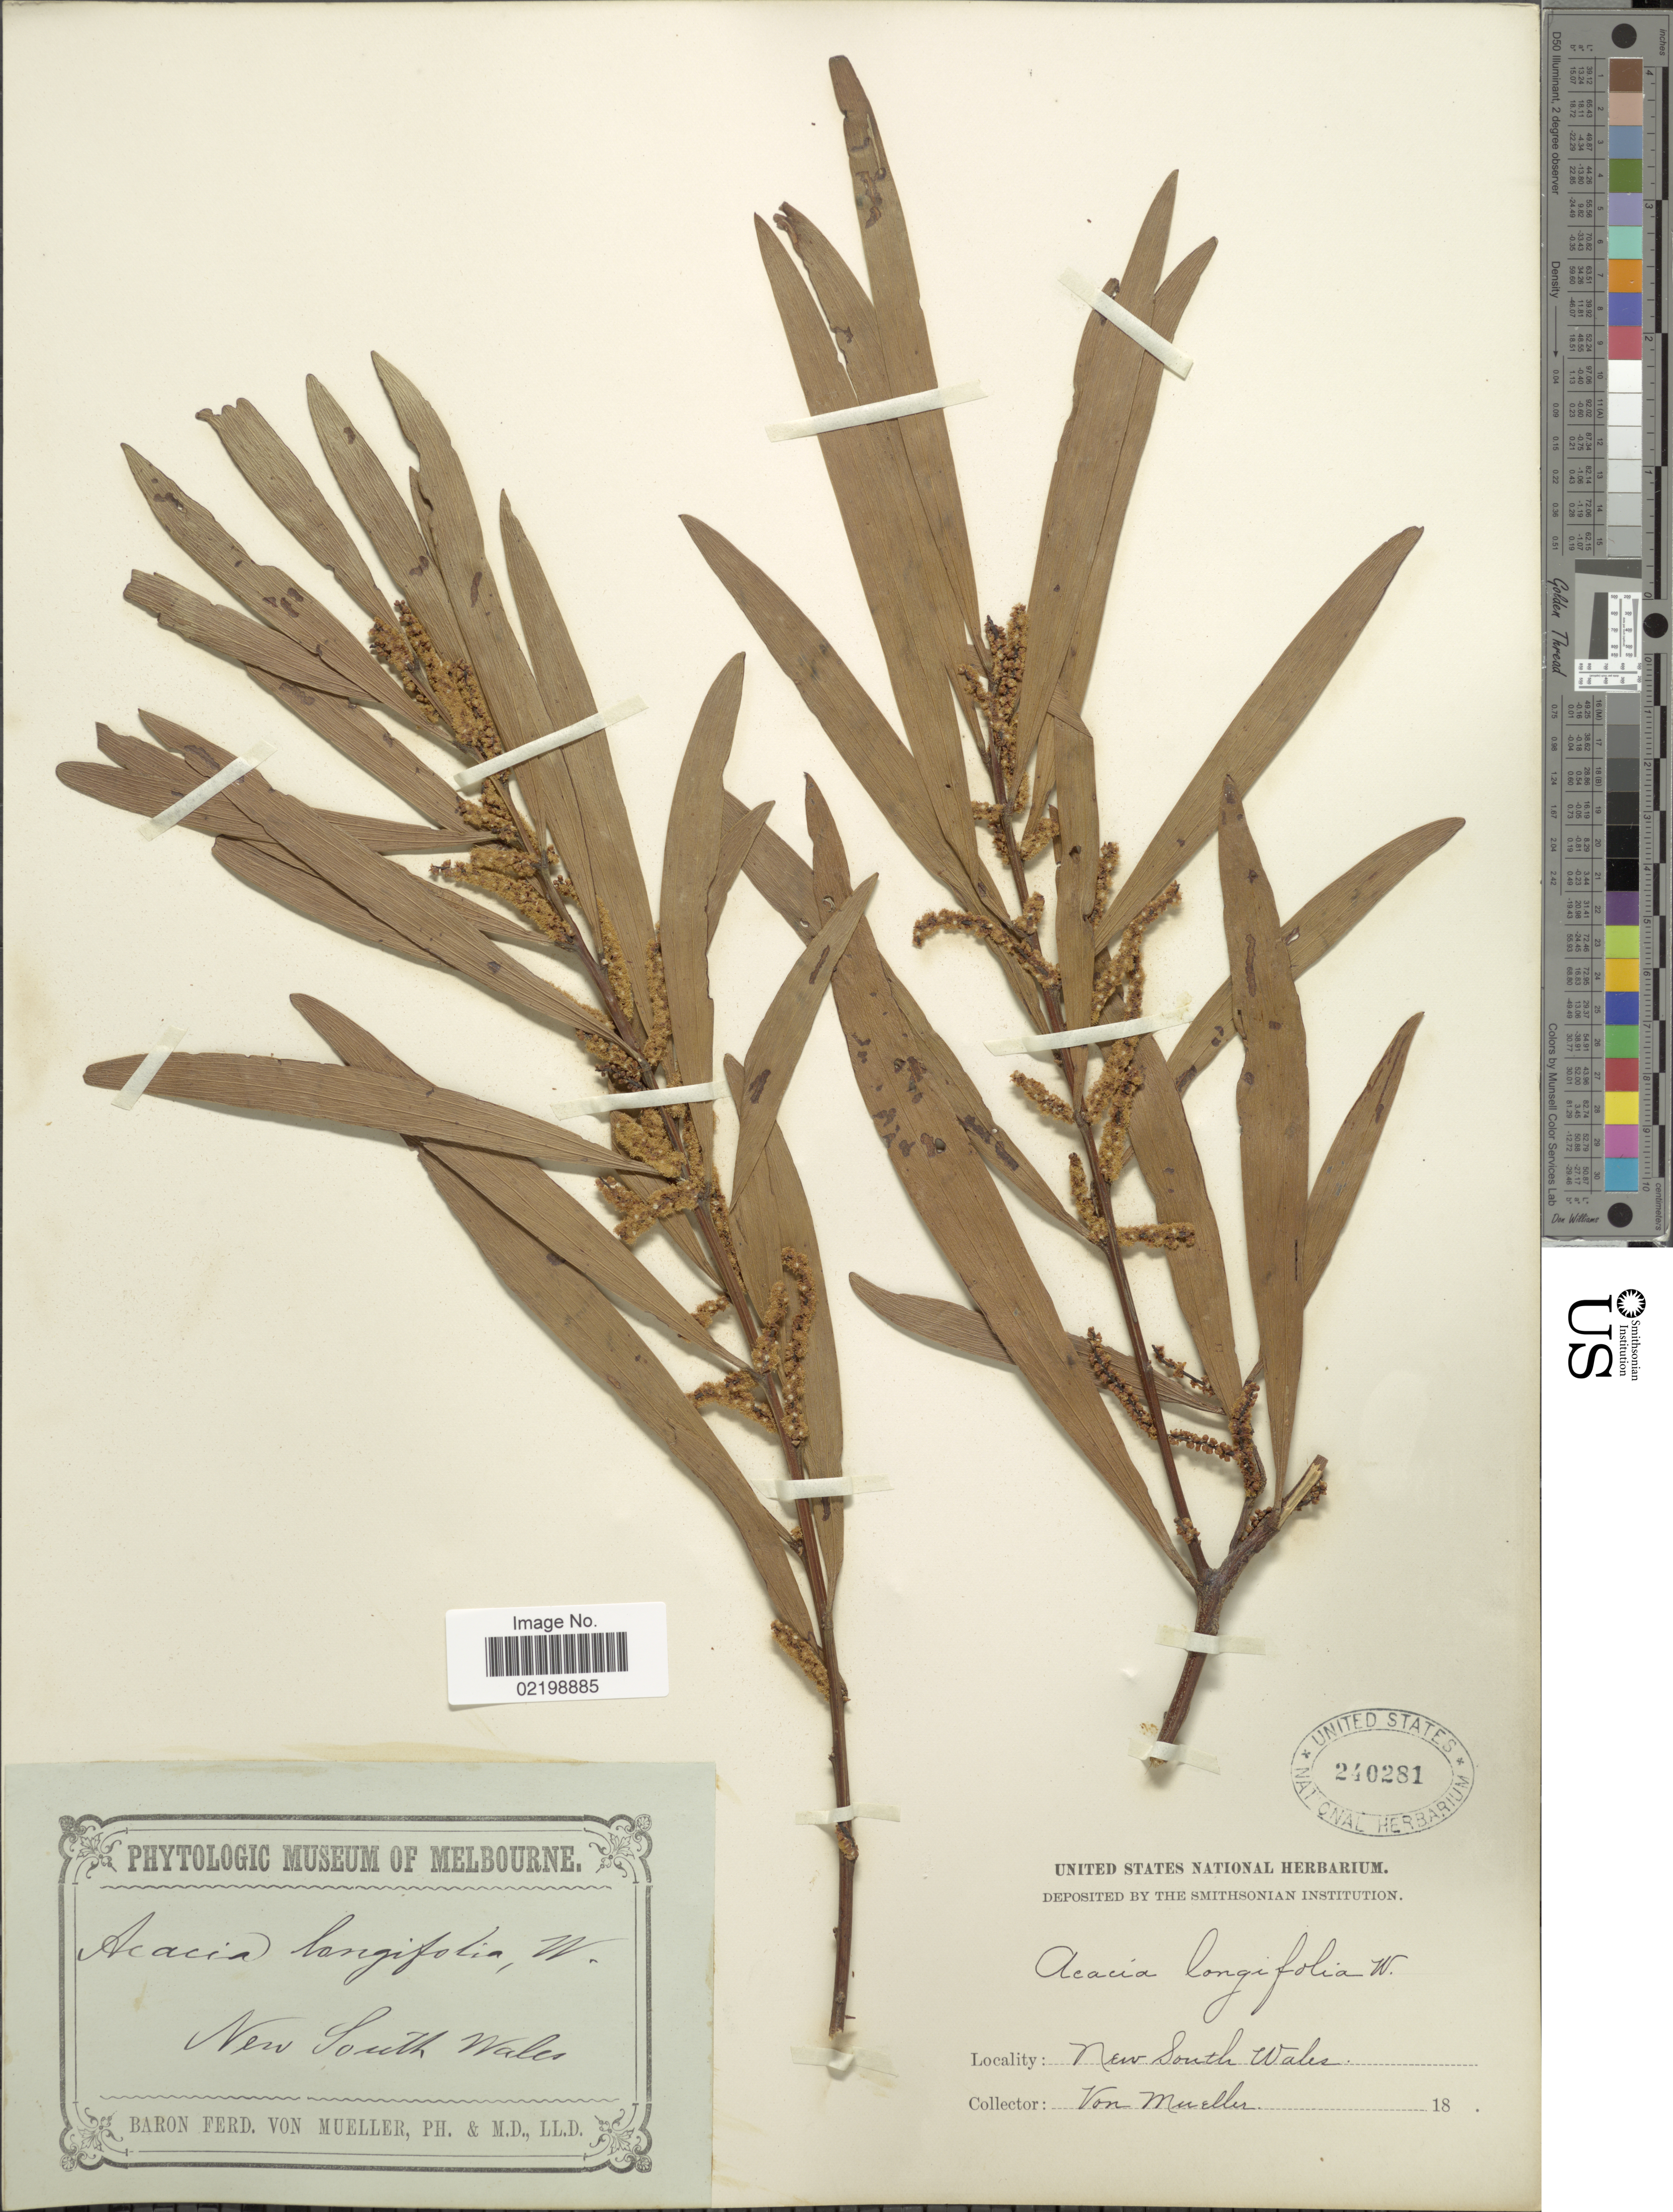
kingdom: Plantae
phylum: Tracheophyta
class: Magnoliopsida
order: Fabales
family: Fabaceae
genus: Acacia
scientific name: Acacia longifolia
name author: (Andrews) Willd.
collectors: F. Mueller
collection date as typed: Transcribed d/m/y: //18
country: Australia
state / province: New South Wales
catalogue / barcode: US 240281